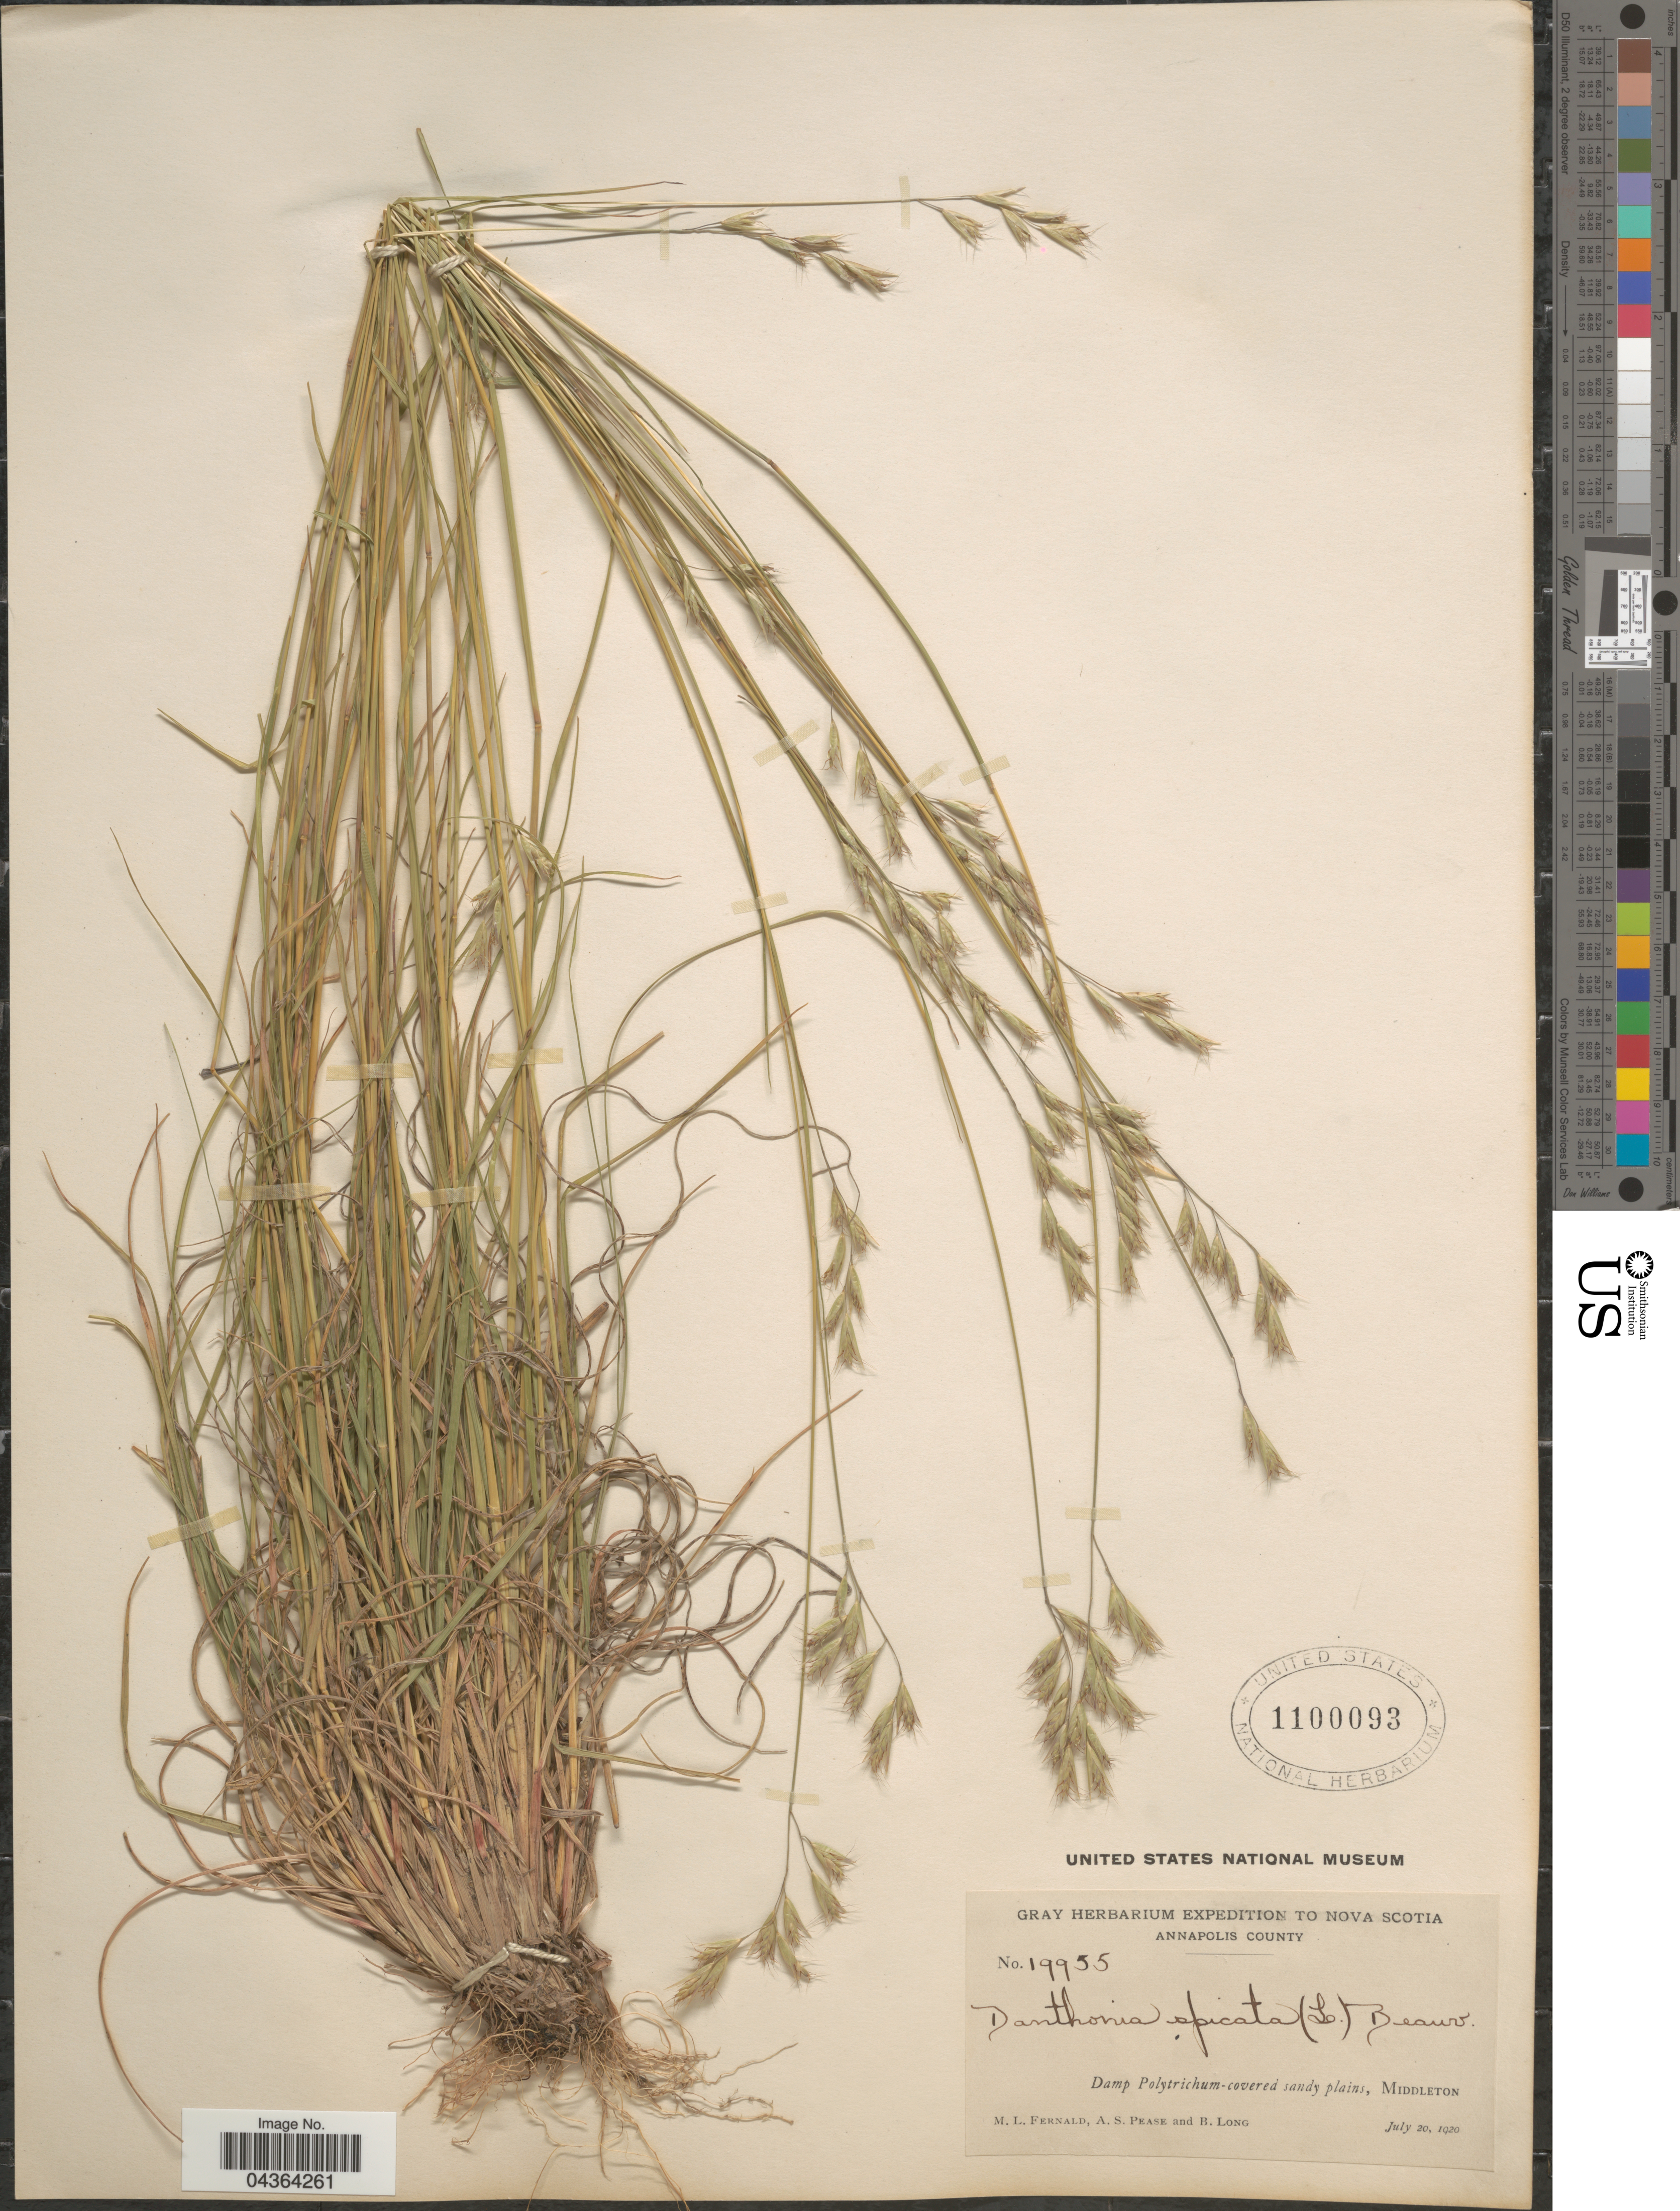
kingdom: Plantae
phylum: Tracheophyta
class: Liliopsida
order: Poales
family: Poaceae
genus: Danthonia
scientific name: Danthonia spicata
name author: (L.) P. Beauv. ex Roem. & Schult.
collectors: M. L. Fernald, A. S. Pease & B. Long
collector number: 19955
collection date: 1920-07-20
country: Canada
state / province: Nova Scotia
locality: Expedition to Nova Scotia. Annapolis County. Middleton.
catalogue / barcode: US 1100093